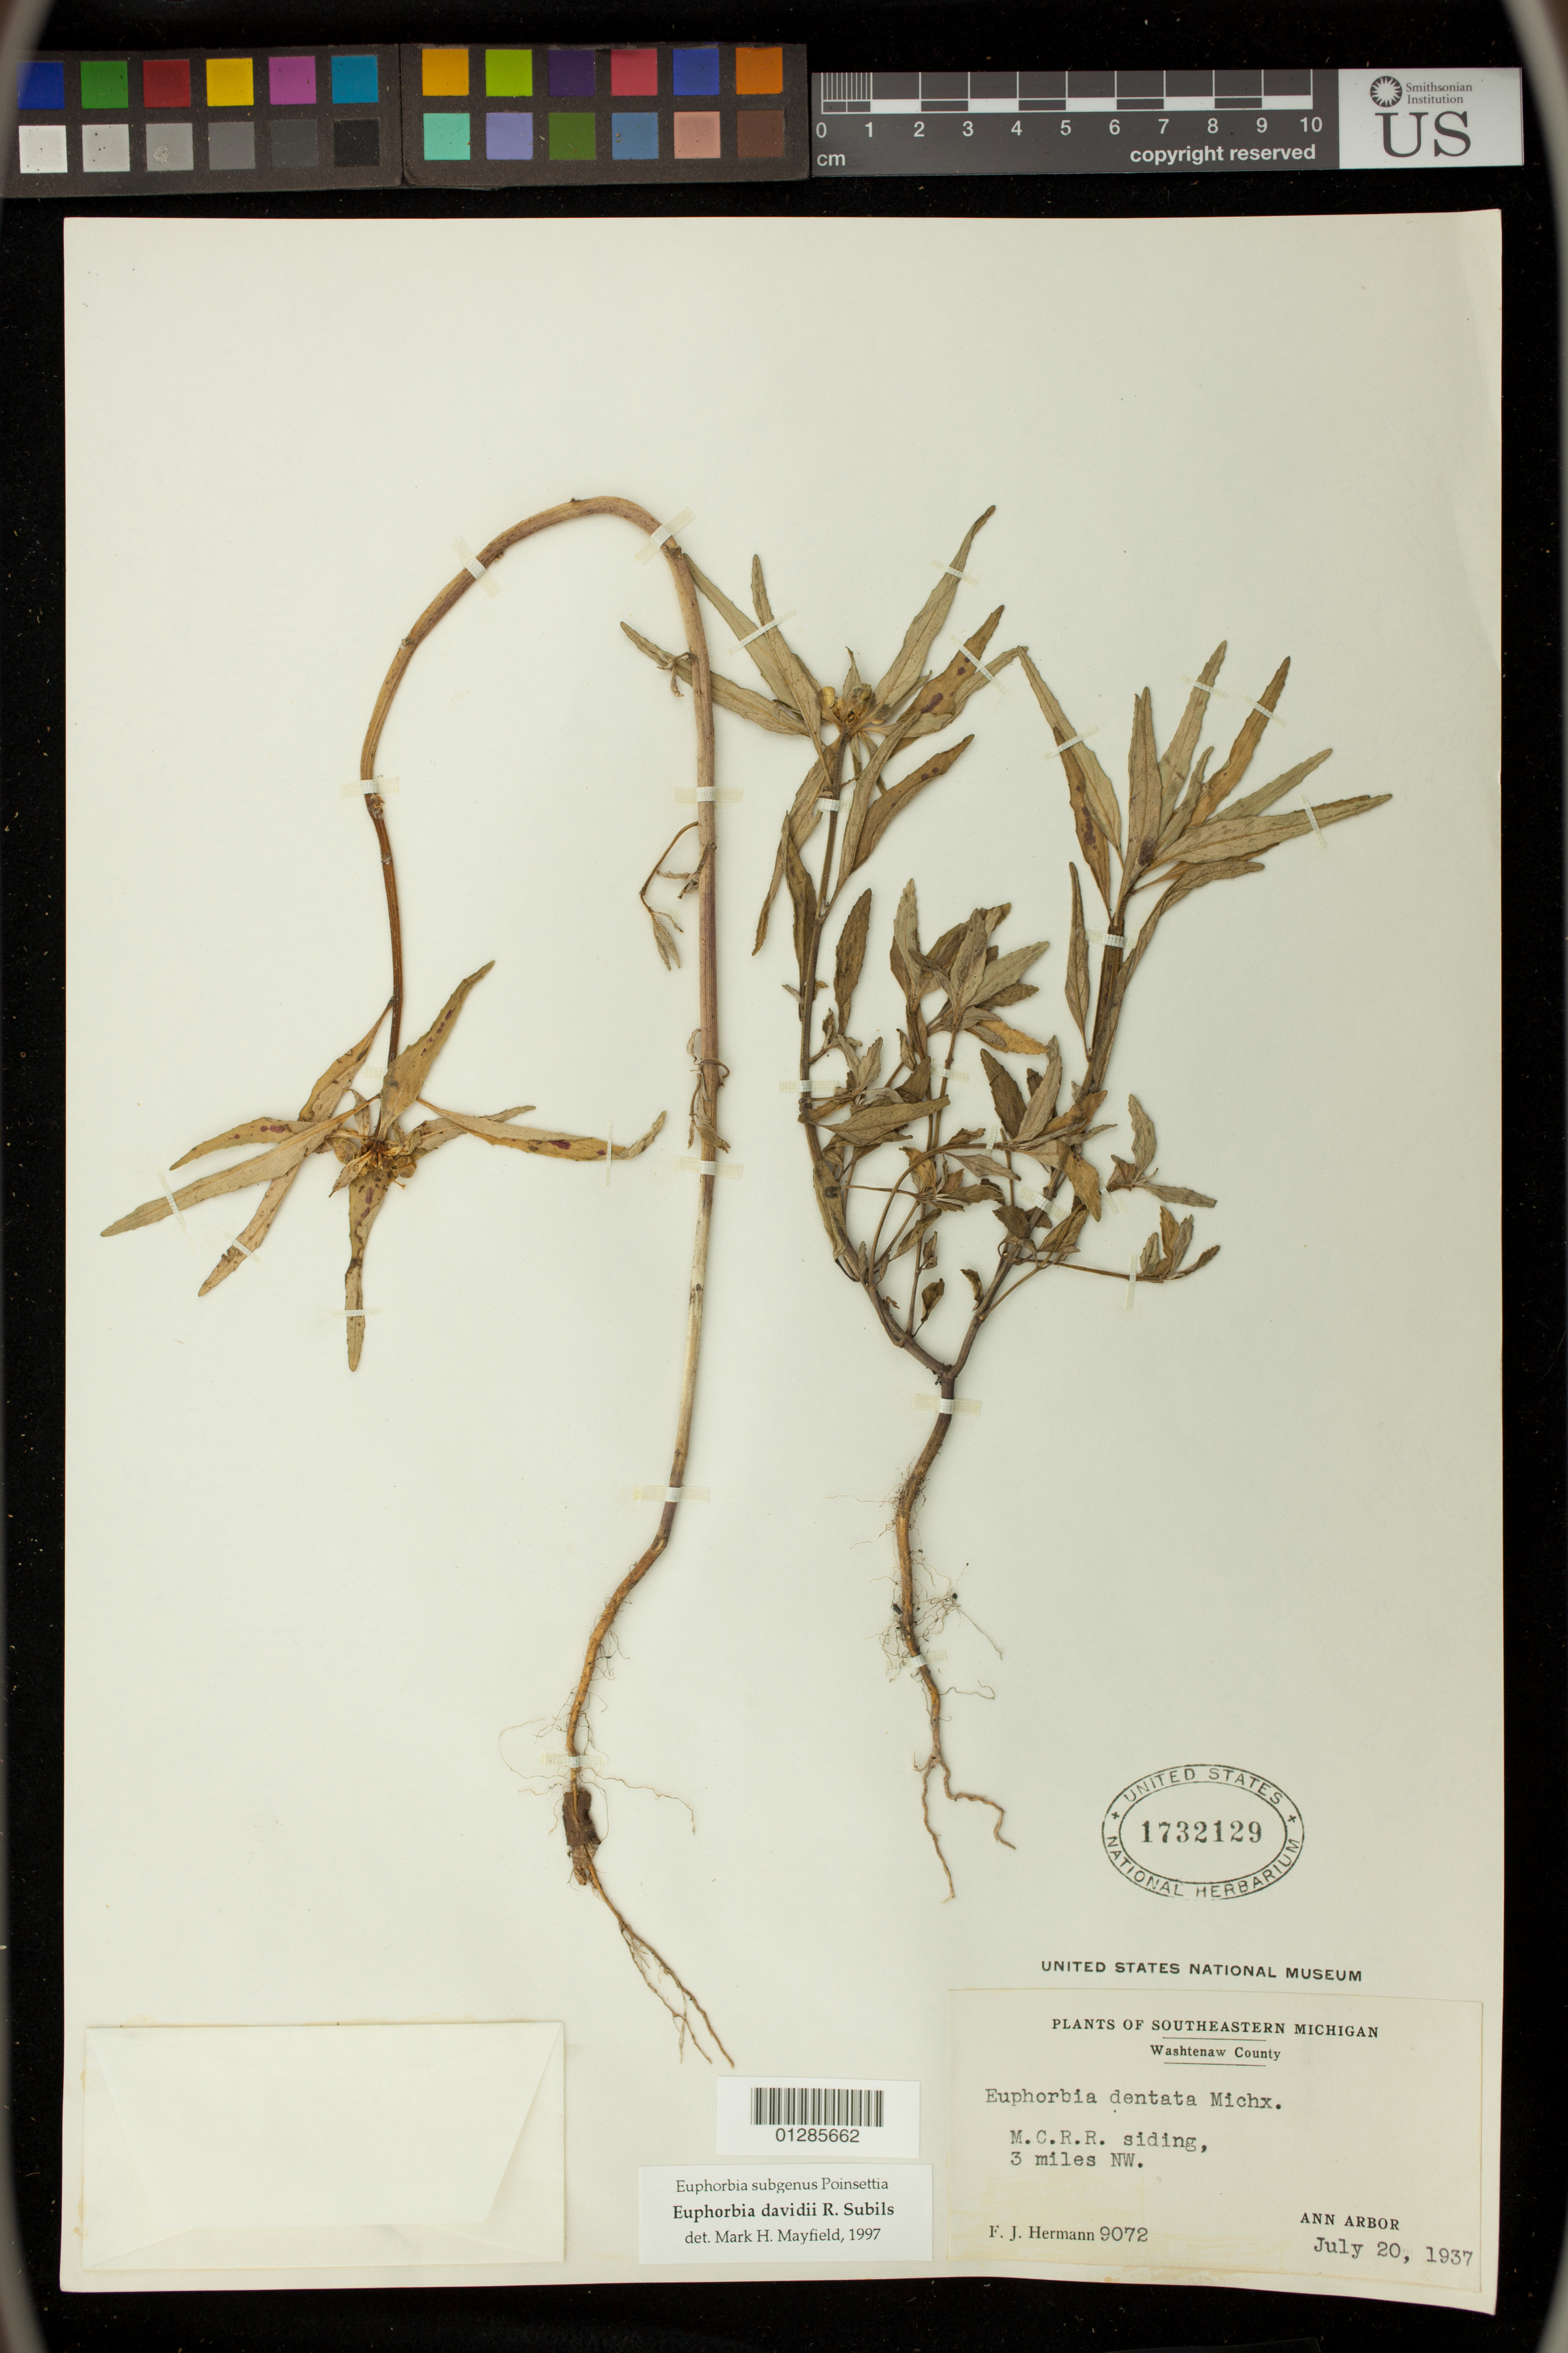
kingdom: Plantae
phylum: Tracheophyta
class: Magnoliopsida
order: Malpighiales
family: Euphorbiaceae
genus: Euphorbia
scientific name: Euphorbia davidii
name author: Subils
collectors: F. J. Hermann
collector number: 9072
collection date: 1937-07-20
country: United States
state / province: Michigan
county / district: Washtenaw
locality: Ann Arbor, M.C.R.R. siding, 3 miles NW.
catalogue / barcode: US 1732129